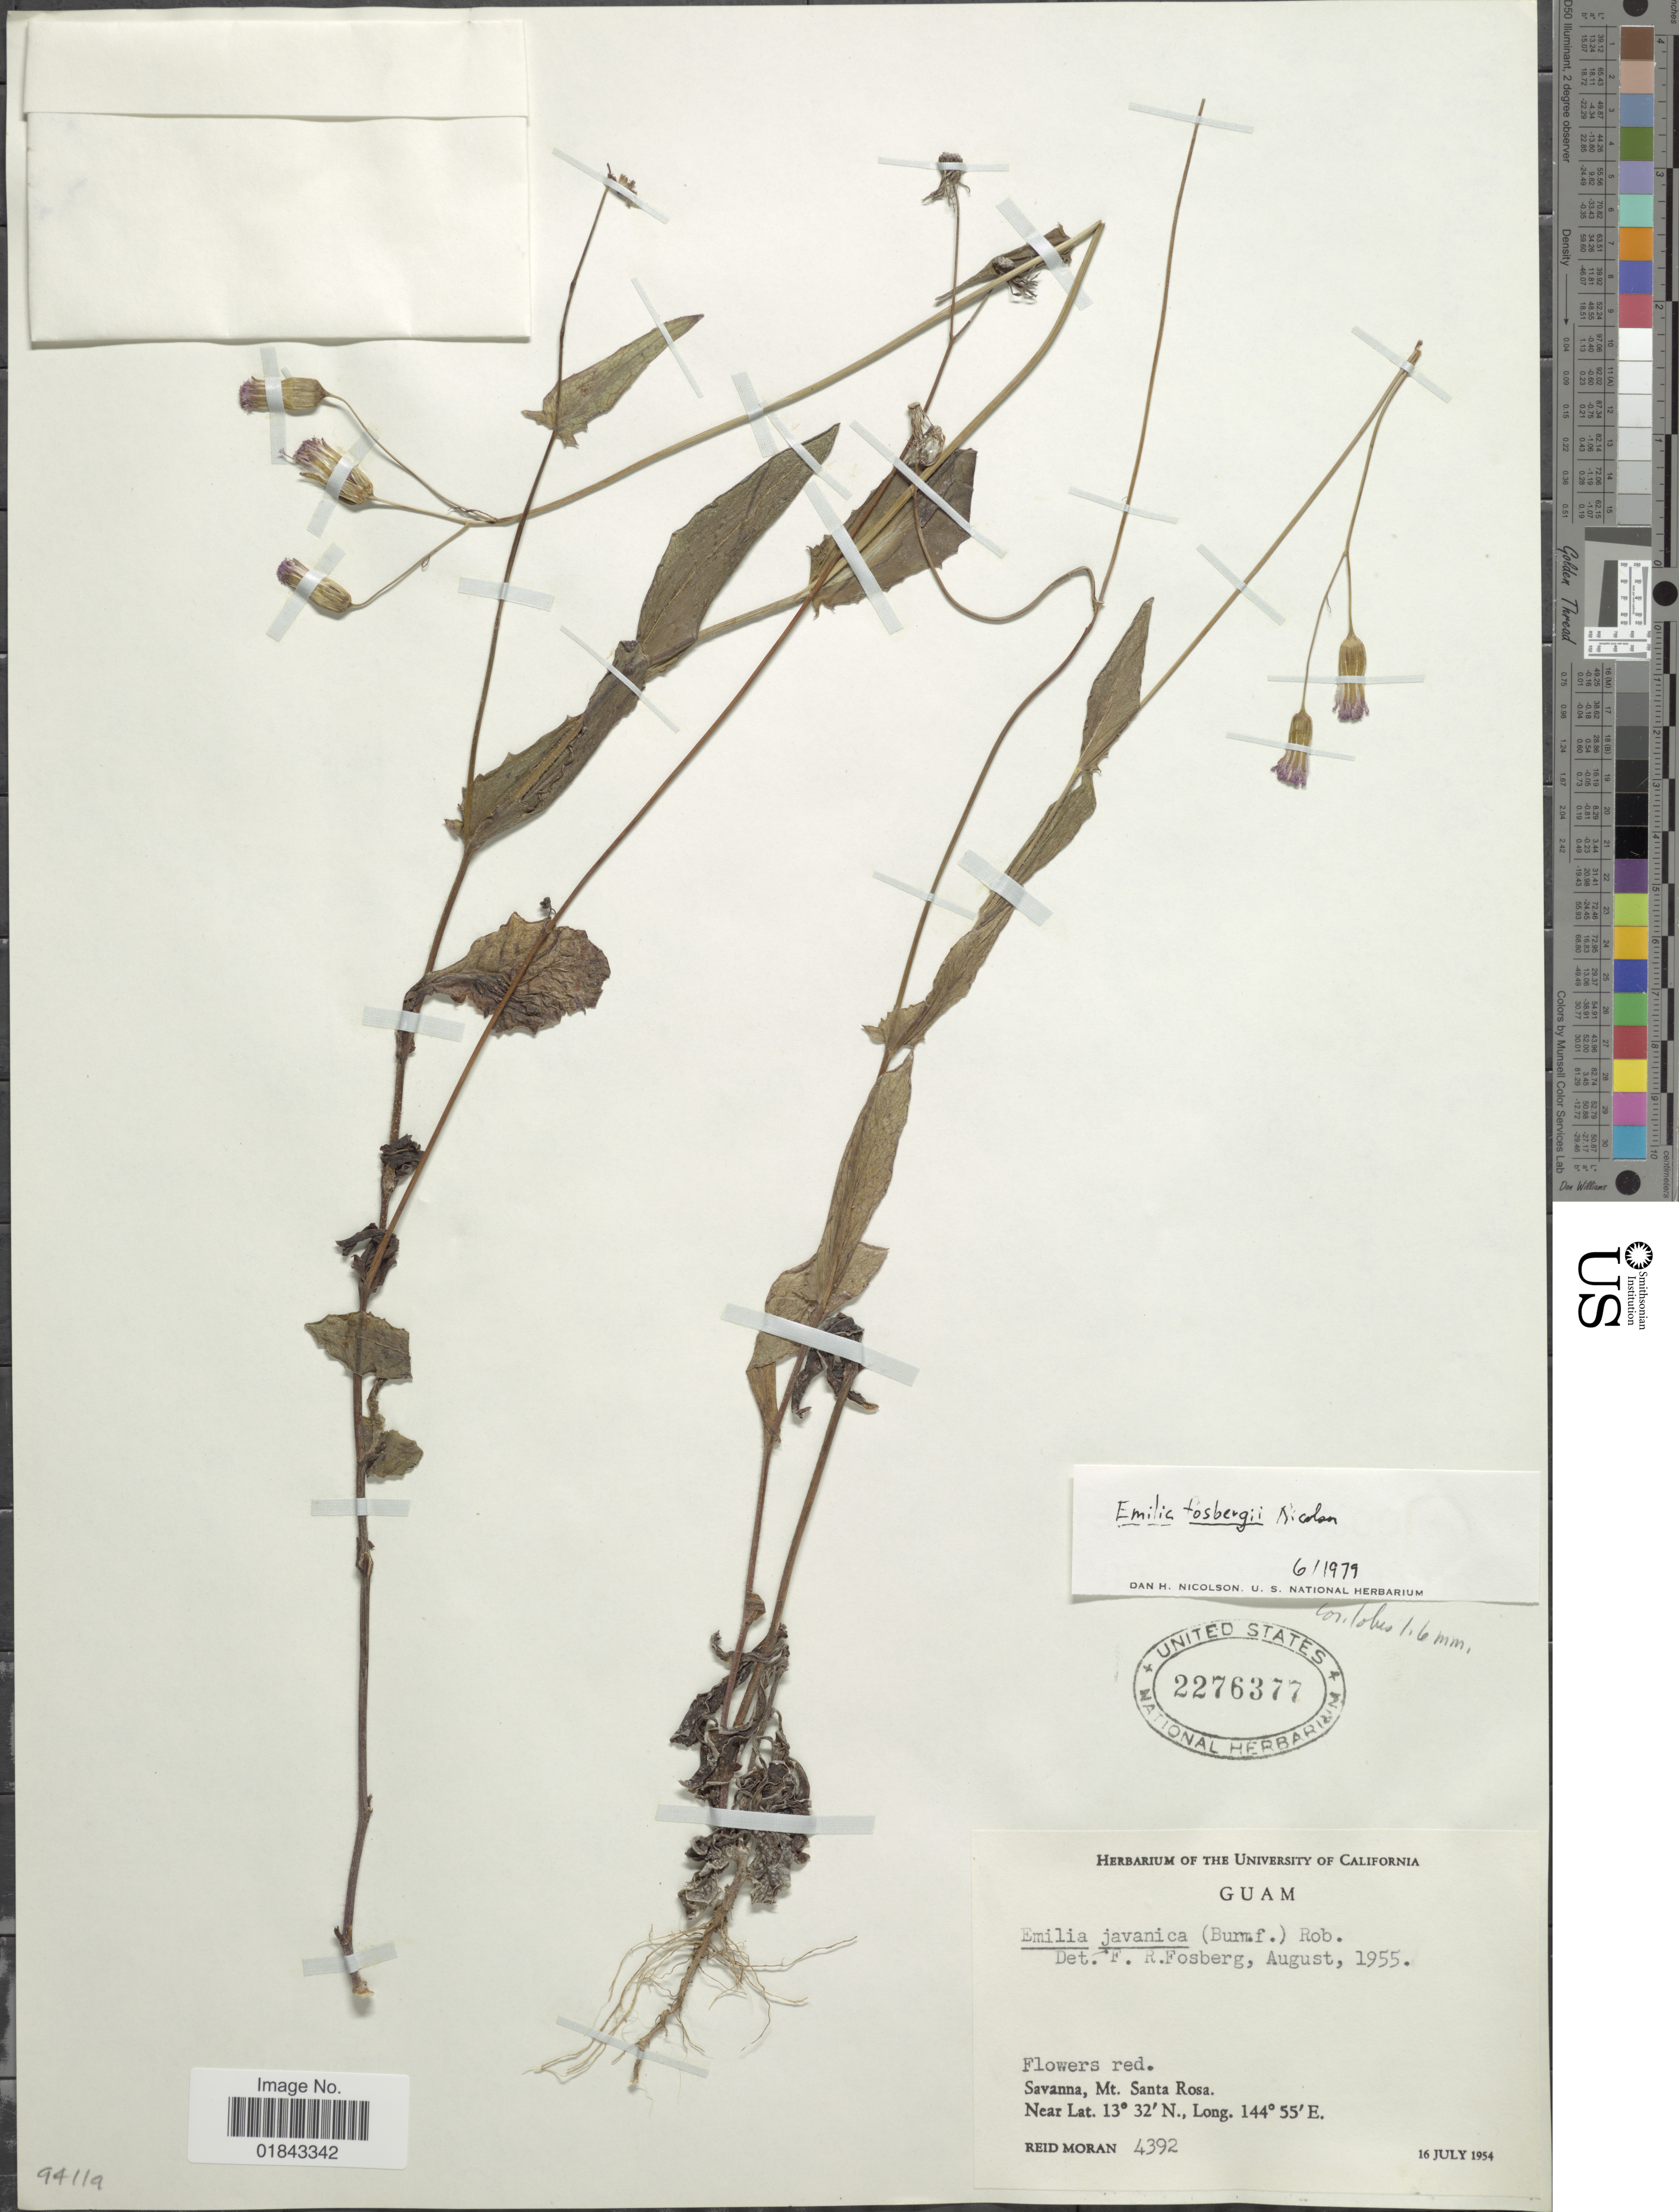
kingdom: Plantae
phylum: Tracheophyta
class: Magnoliopsida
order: Asterales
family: Asteraceae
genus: Emilia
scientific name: Emilia fosbergii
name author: Nicolson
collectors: R. V. Moran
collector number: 4392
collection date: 1954-07-16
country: Guam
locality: Savanna, Mt. Santa Rosa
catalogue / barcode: US 2276377